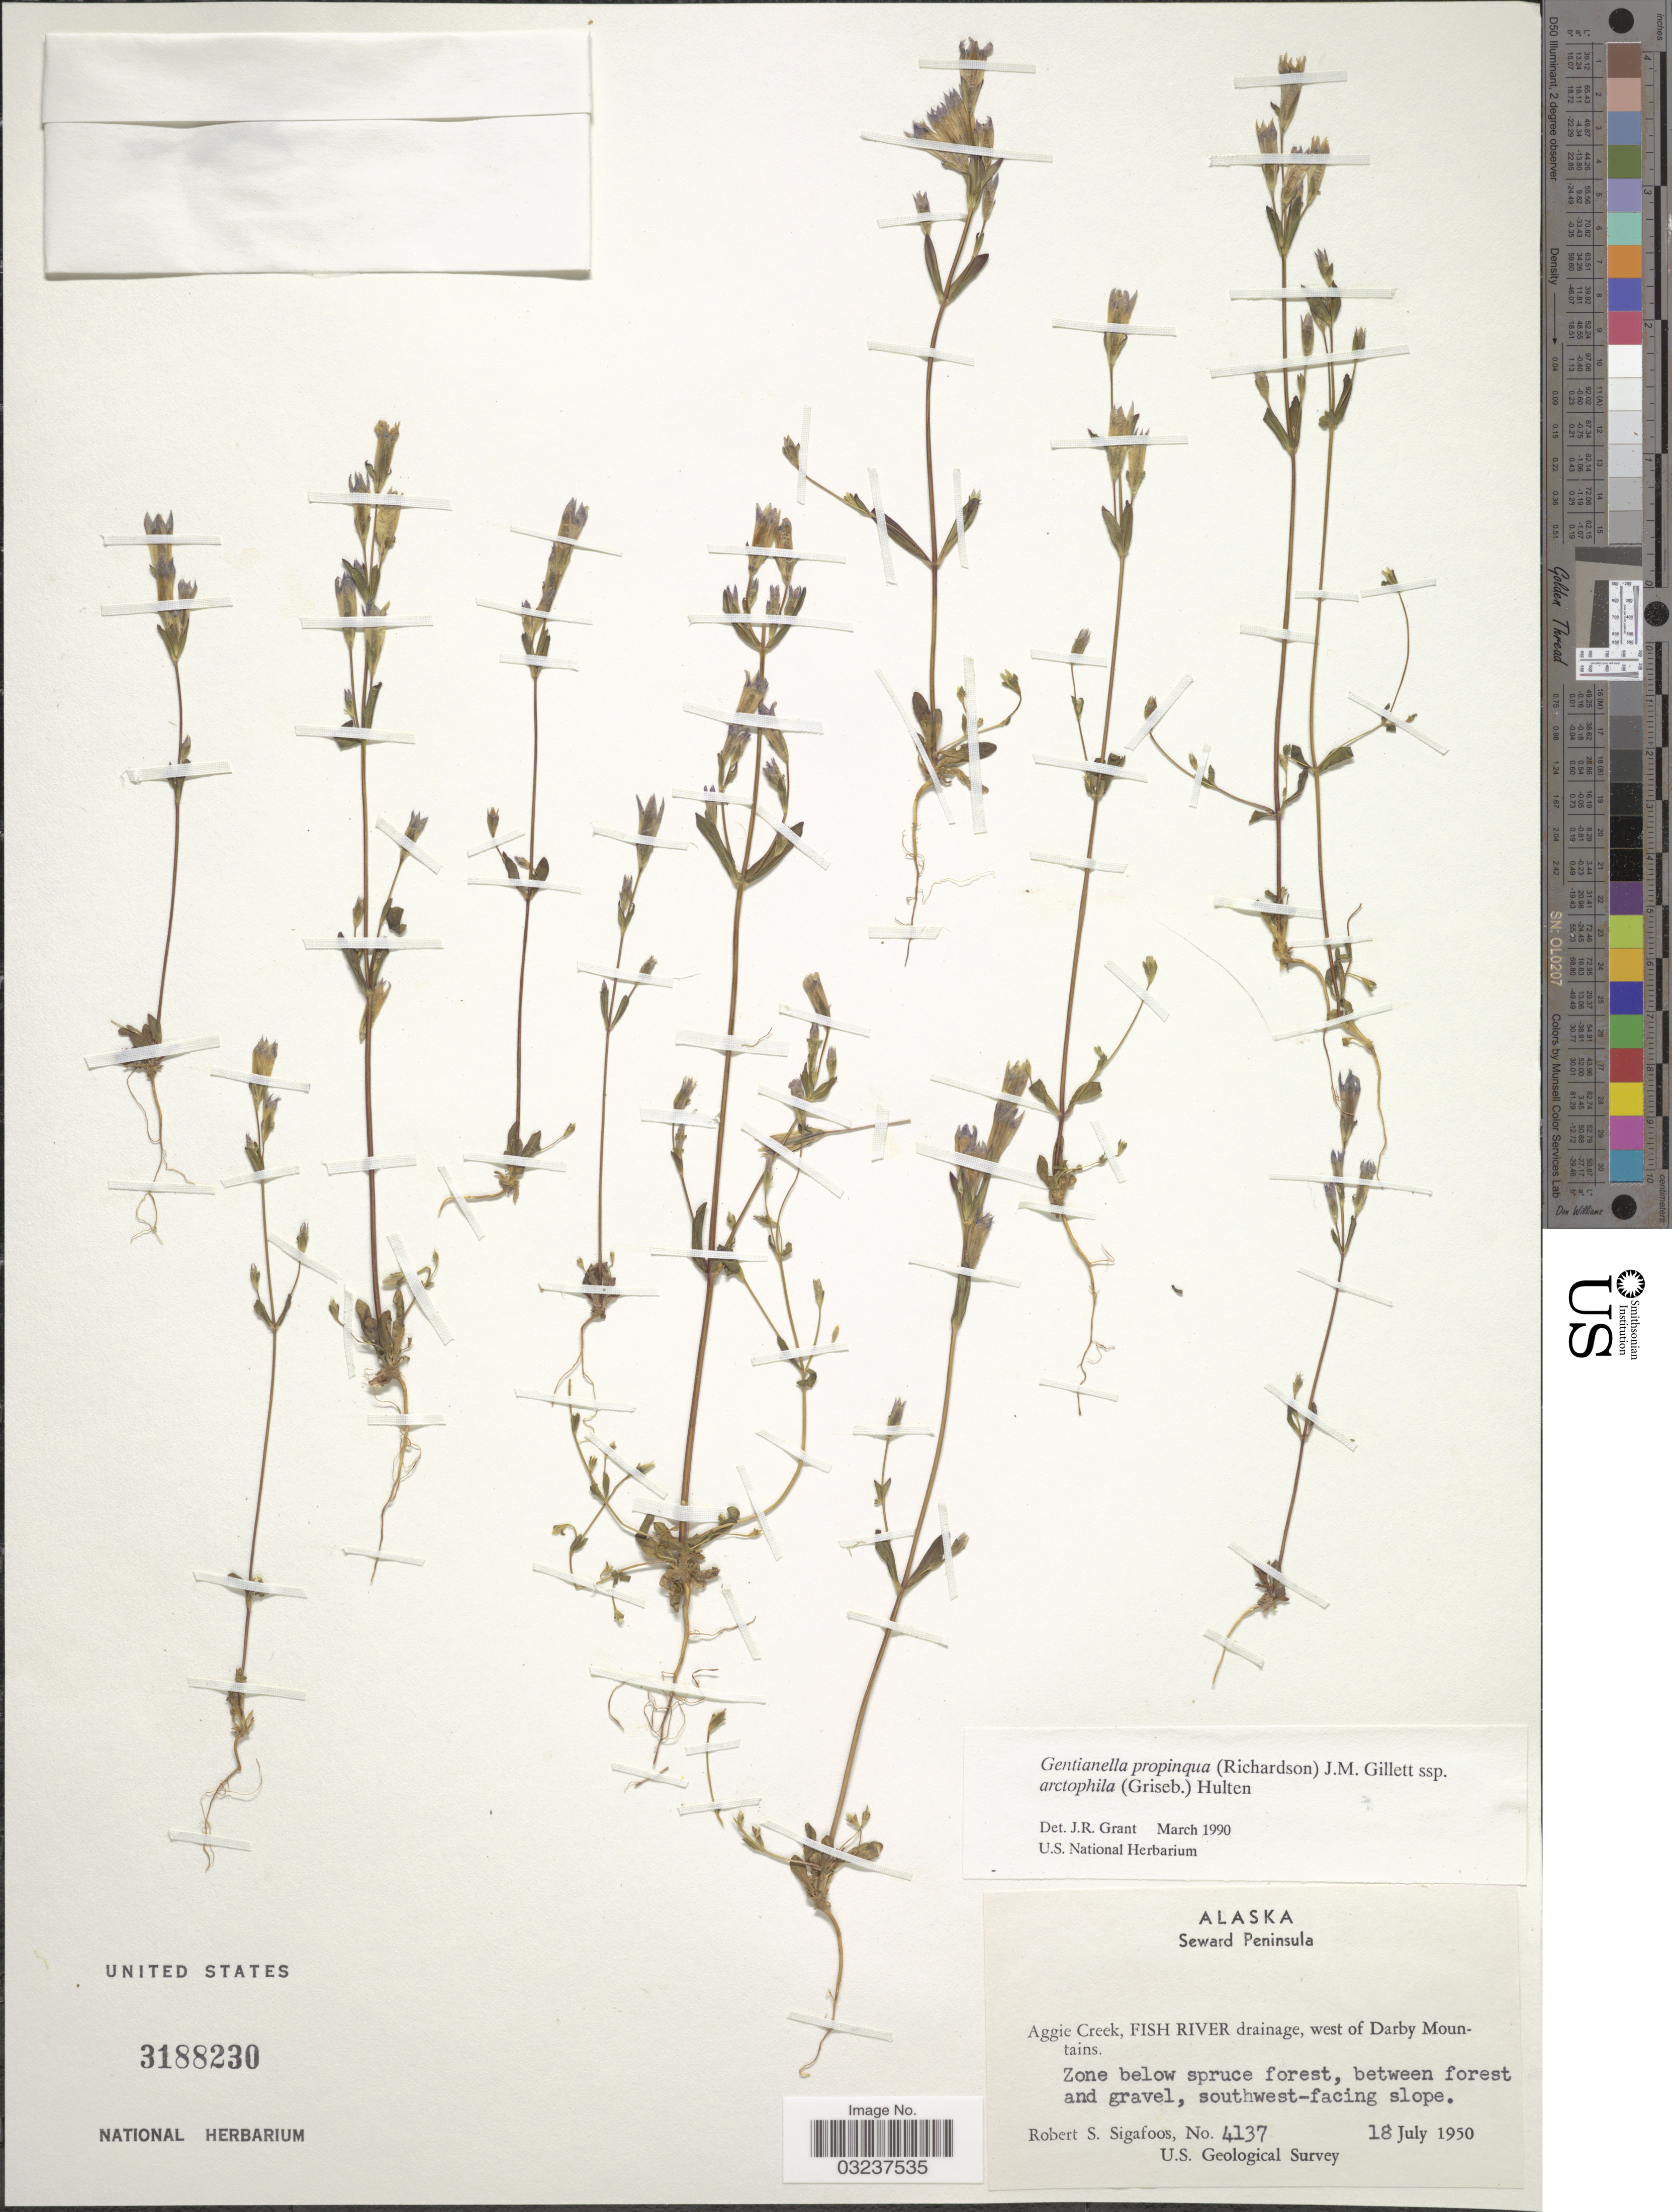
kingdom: Plantae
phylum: Tracheophyta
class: Magnoliopsida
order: Gentianales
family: Gentianaceae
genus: Gentianella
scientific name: Gentianella propinqua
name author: (Richardson) J.M. Gillett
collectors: R. Sigafoos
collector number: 4137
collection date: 1950-07-18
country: United States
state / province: Alaska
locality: Seward Peninsula. Aggie Creek, Fish River drainage, west of Darby Mountains. Zone below spruce forest, between forest and gravel, southwest-facing slope.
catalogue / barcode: US 3188230